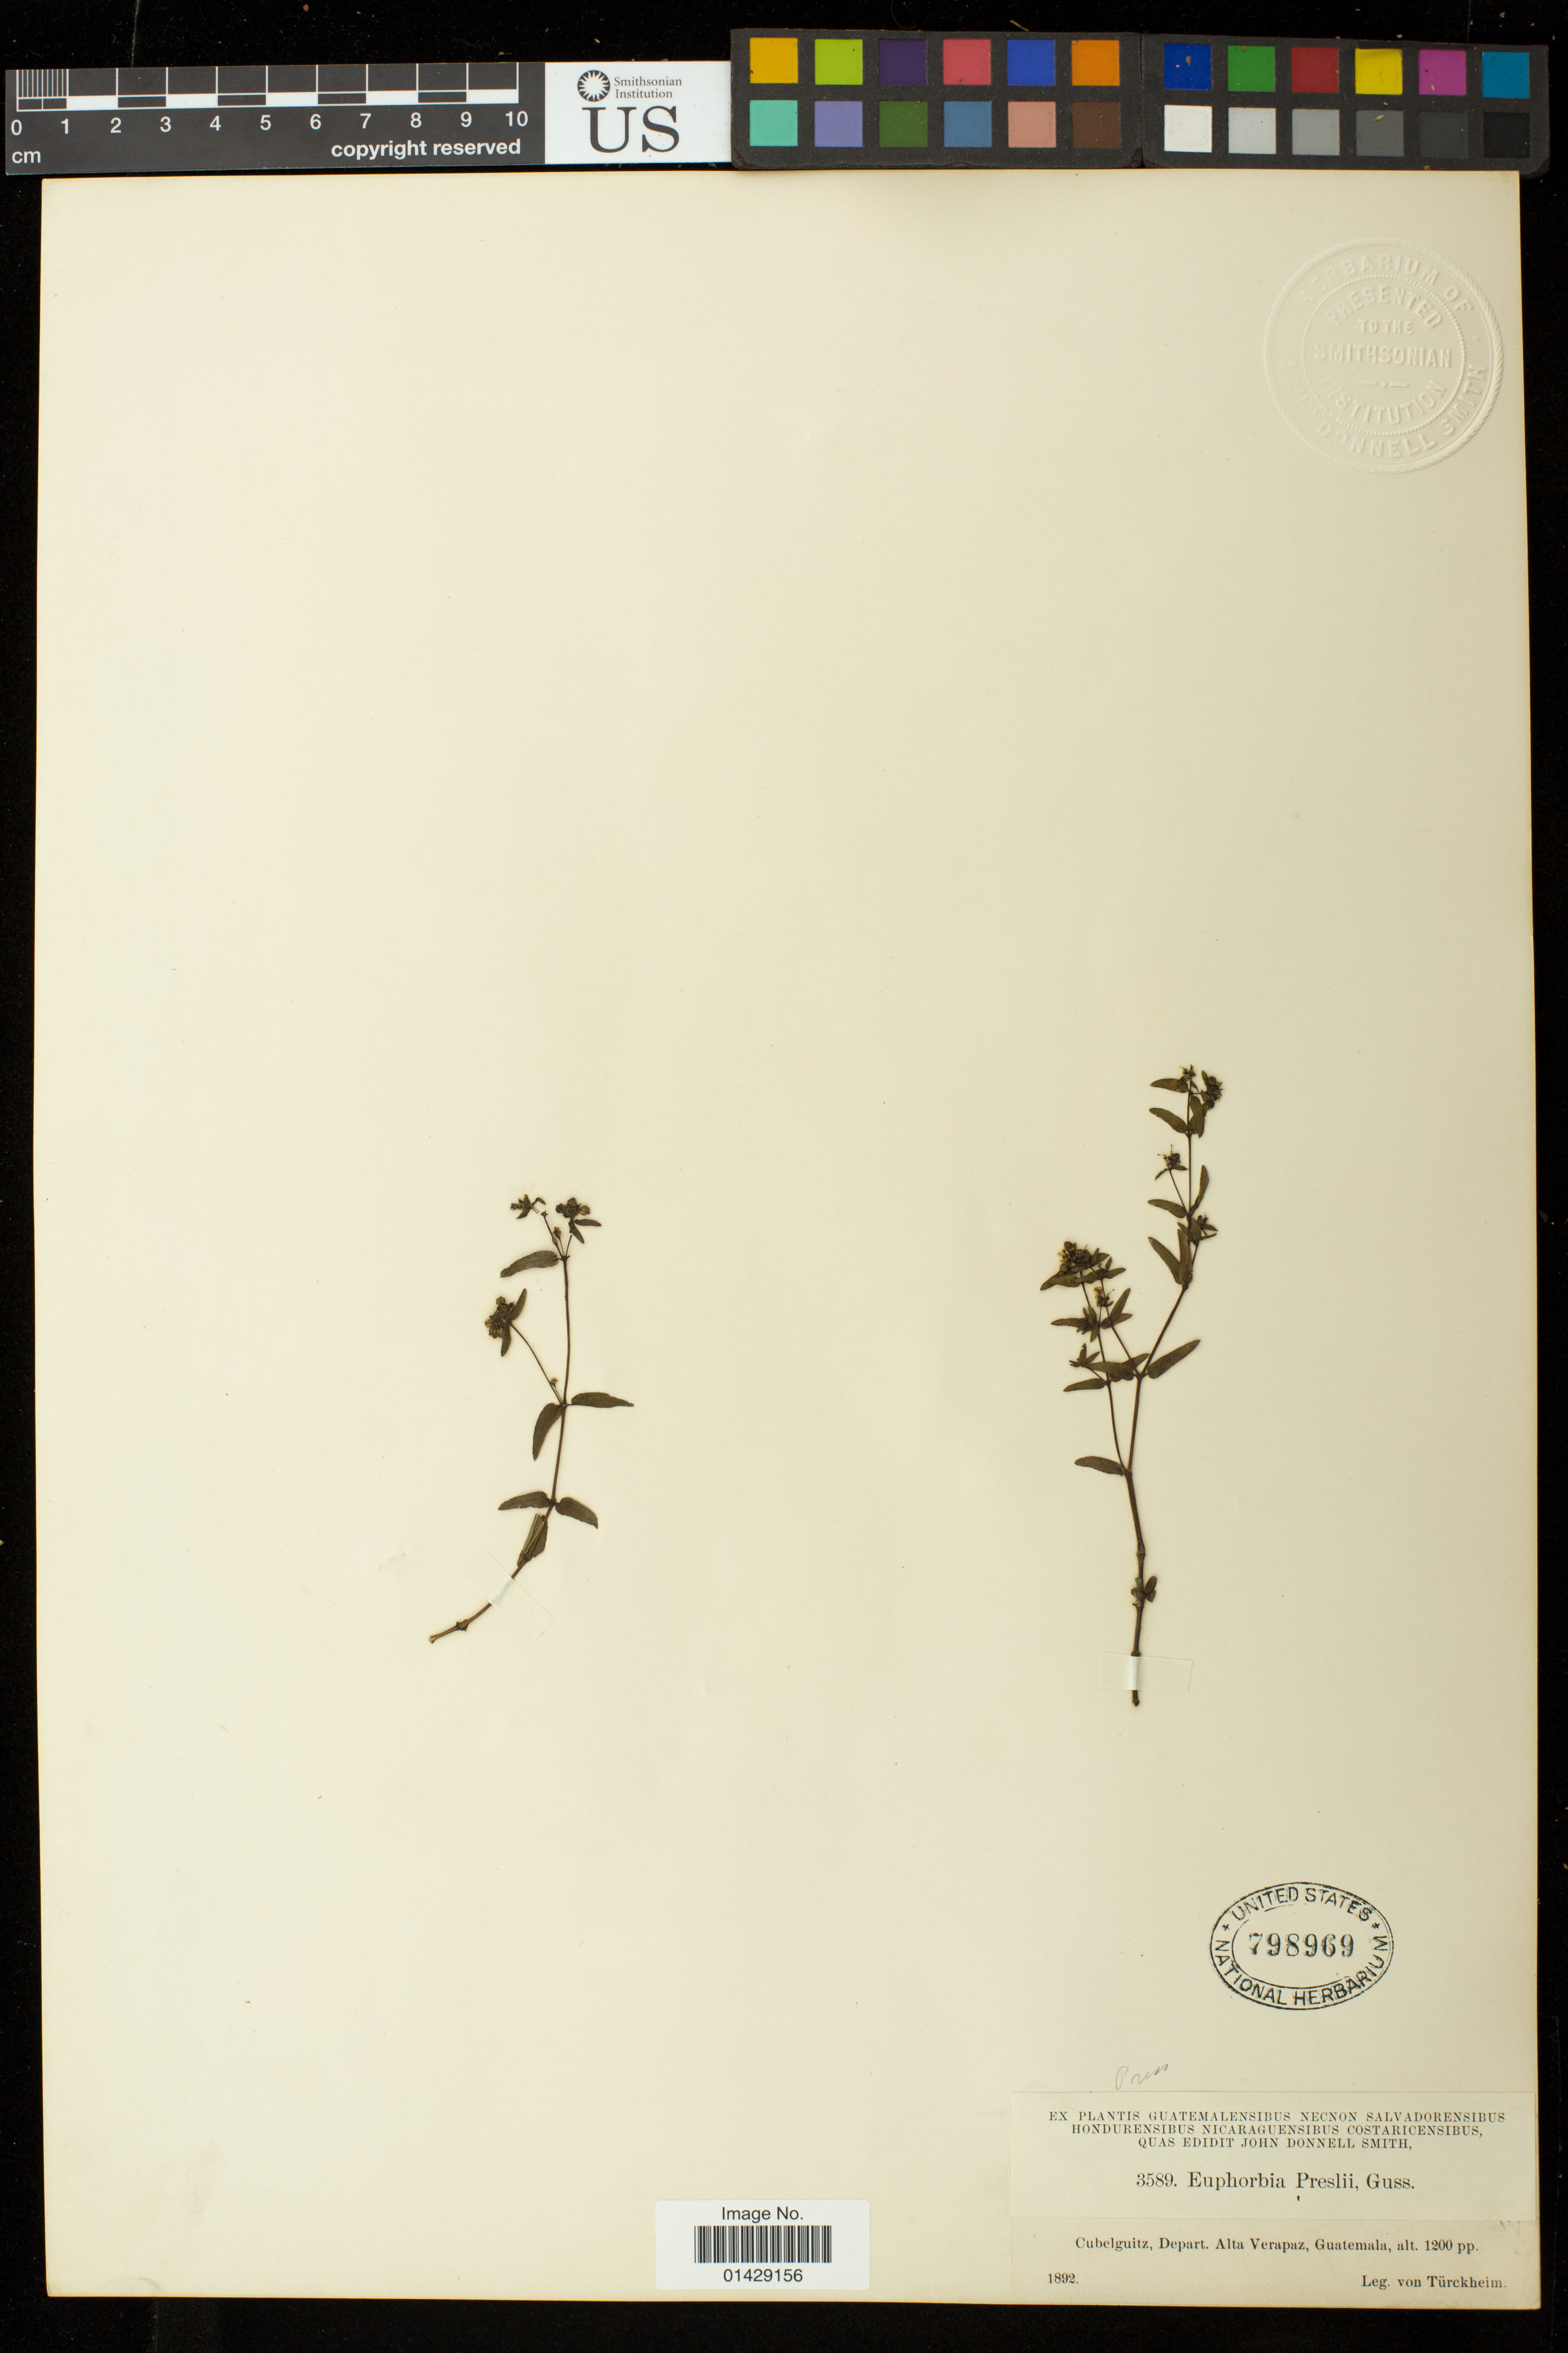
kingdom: Plantae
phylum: Tracheophyta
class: Magnoliopsida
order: Malpighiales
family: Euphorbiaceae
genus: Euphorbia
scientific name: Euphorbia hyssopifolia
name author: L.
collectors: H. von Tuerckheim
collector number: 3589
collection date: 1892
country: Guatemala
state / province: Alta Verapaz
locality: Cubelguitz [Cubilhuitz]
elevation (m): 366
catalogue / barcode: US 798969